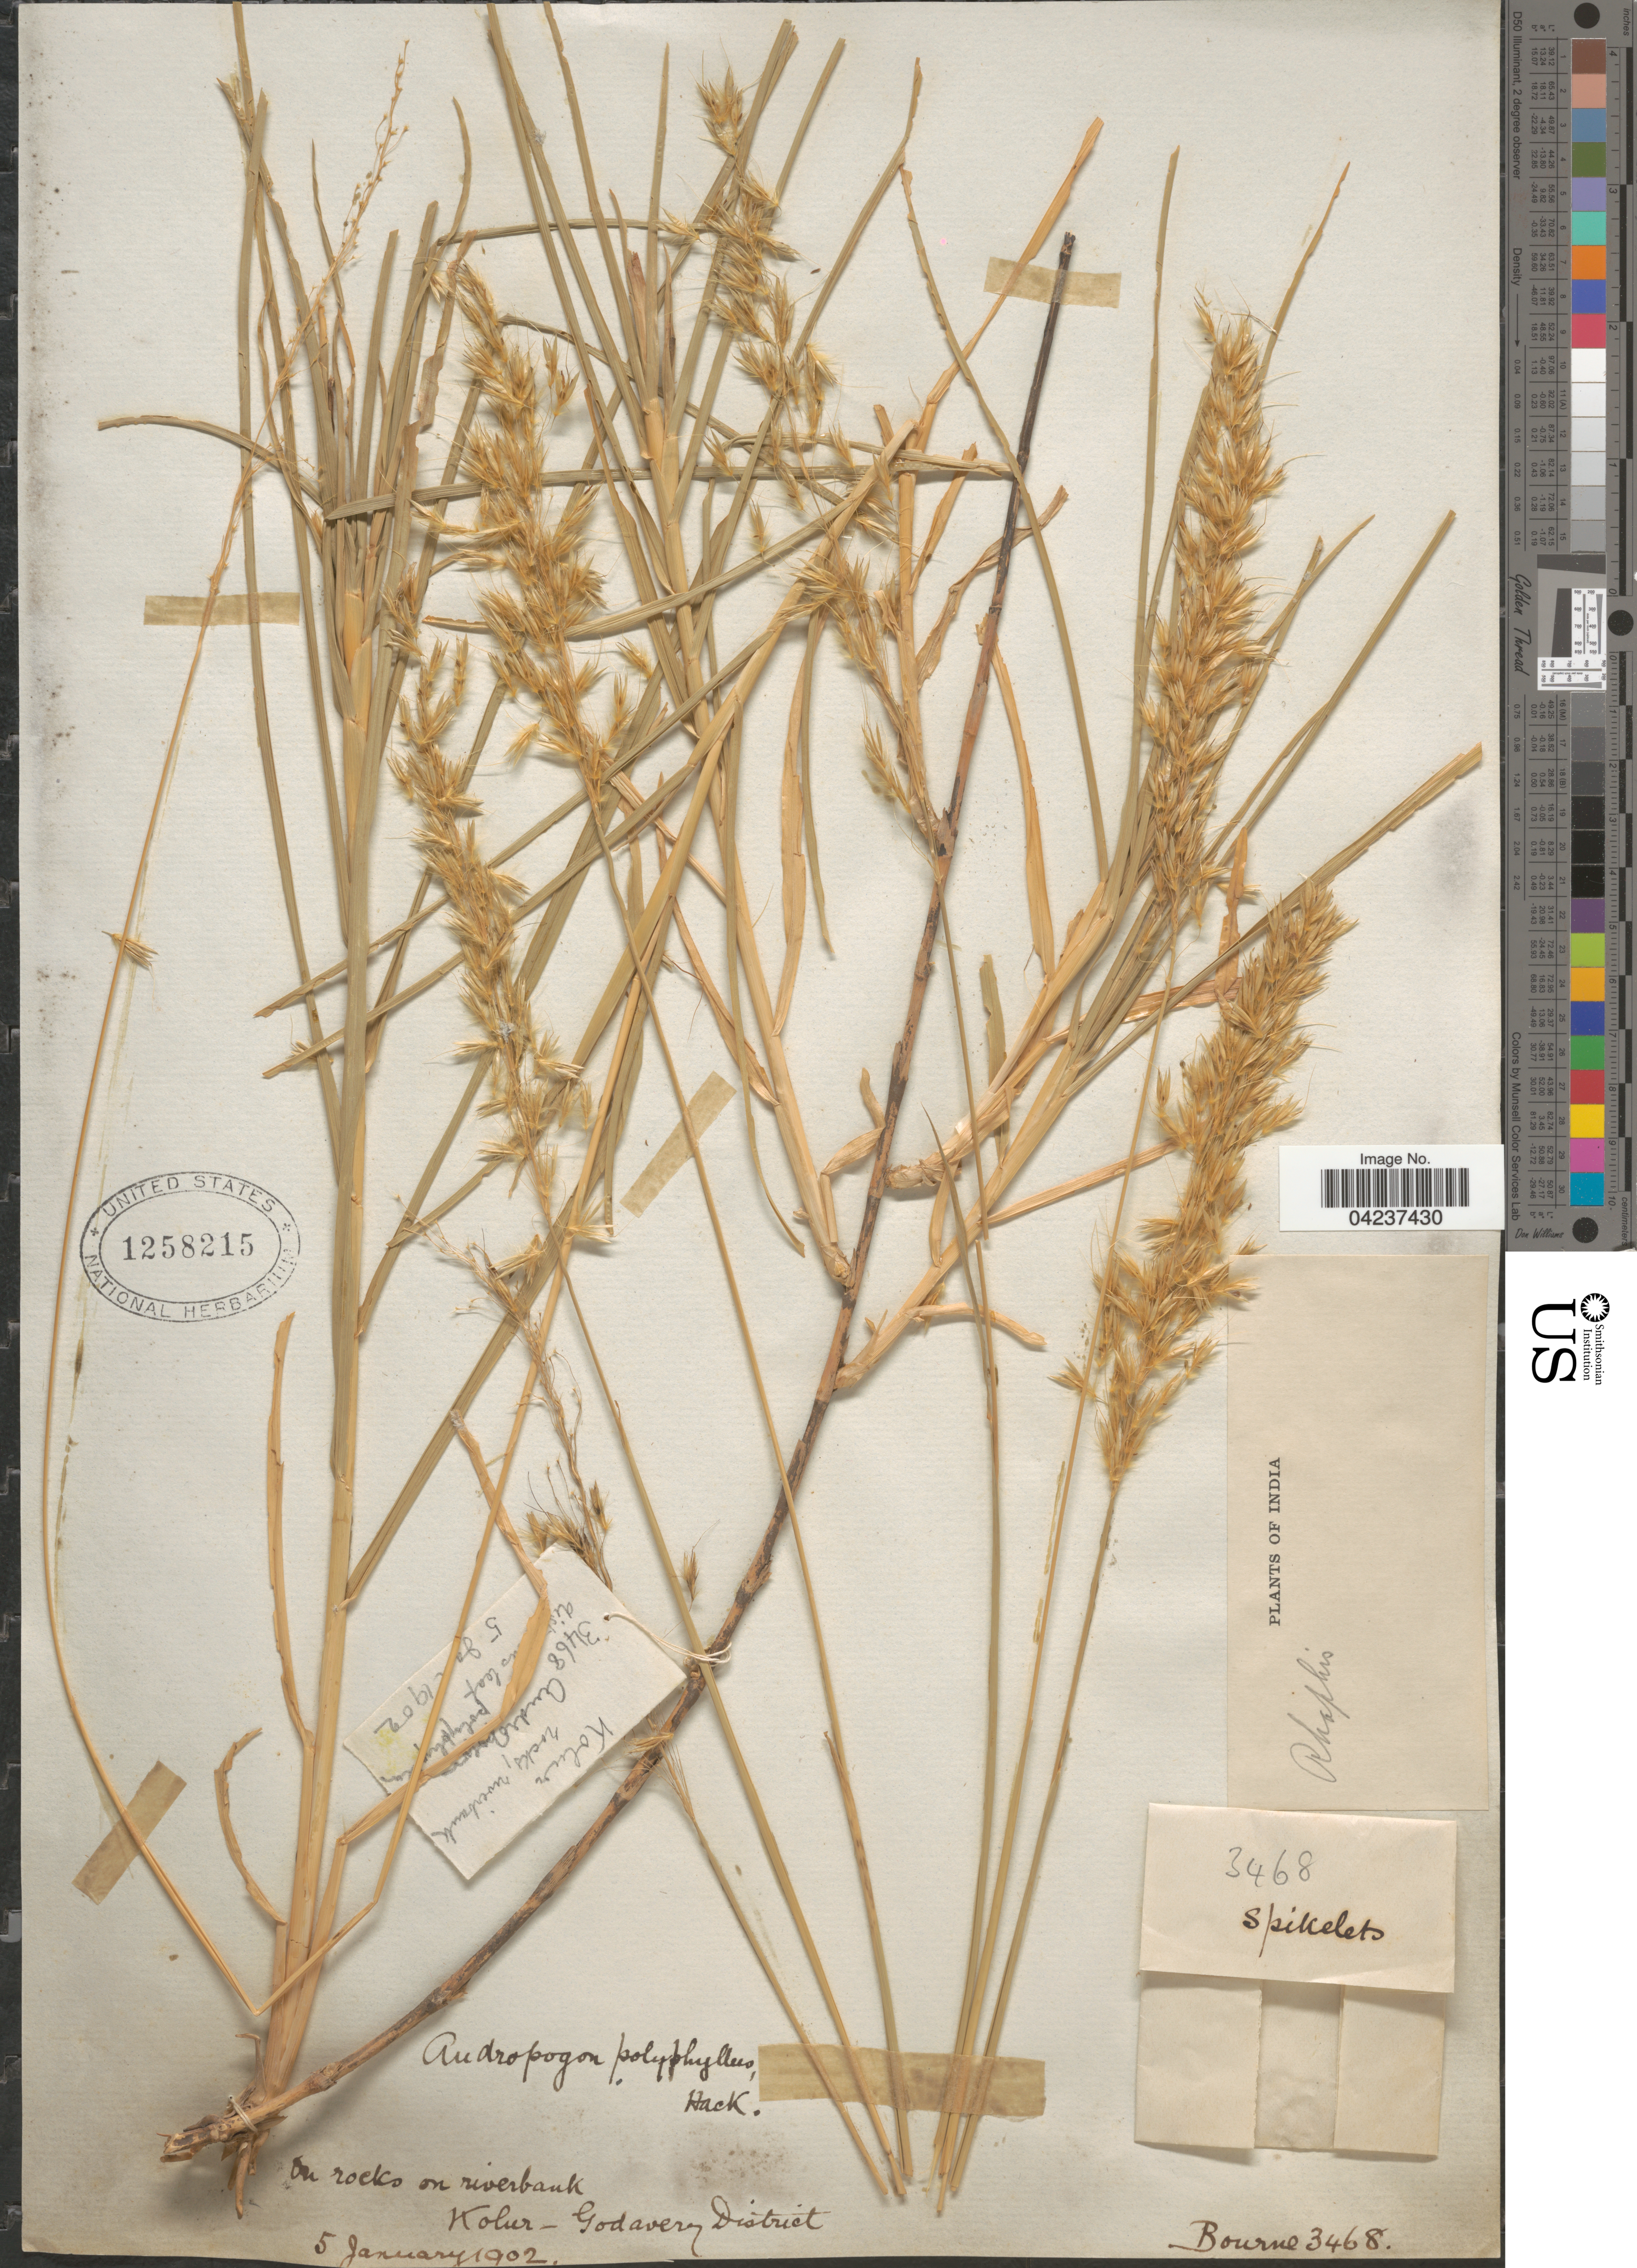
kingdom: Plantae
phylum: Tracheophyta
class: Liliopsida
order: Poales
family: Poaceae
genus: Chrysopogon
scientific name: Chrysopogon polyphyllus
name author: (Hack.) Blatt. & McCann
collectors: -- Bourne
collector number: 3468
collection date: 1902-01-05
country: India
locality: On rocks on riverbank. Kolur - Godavery District.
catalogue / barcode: US 1258215